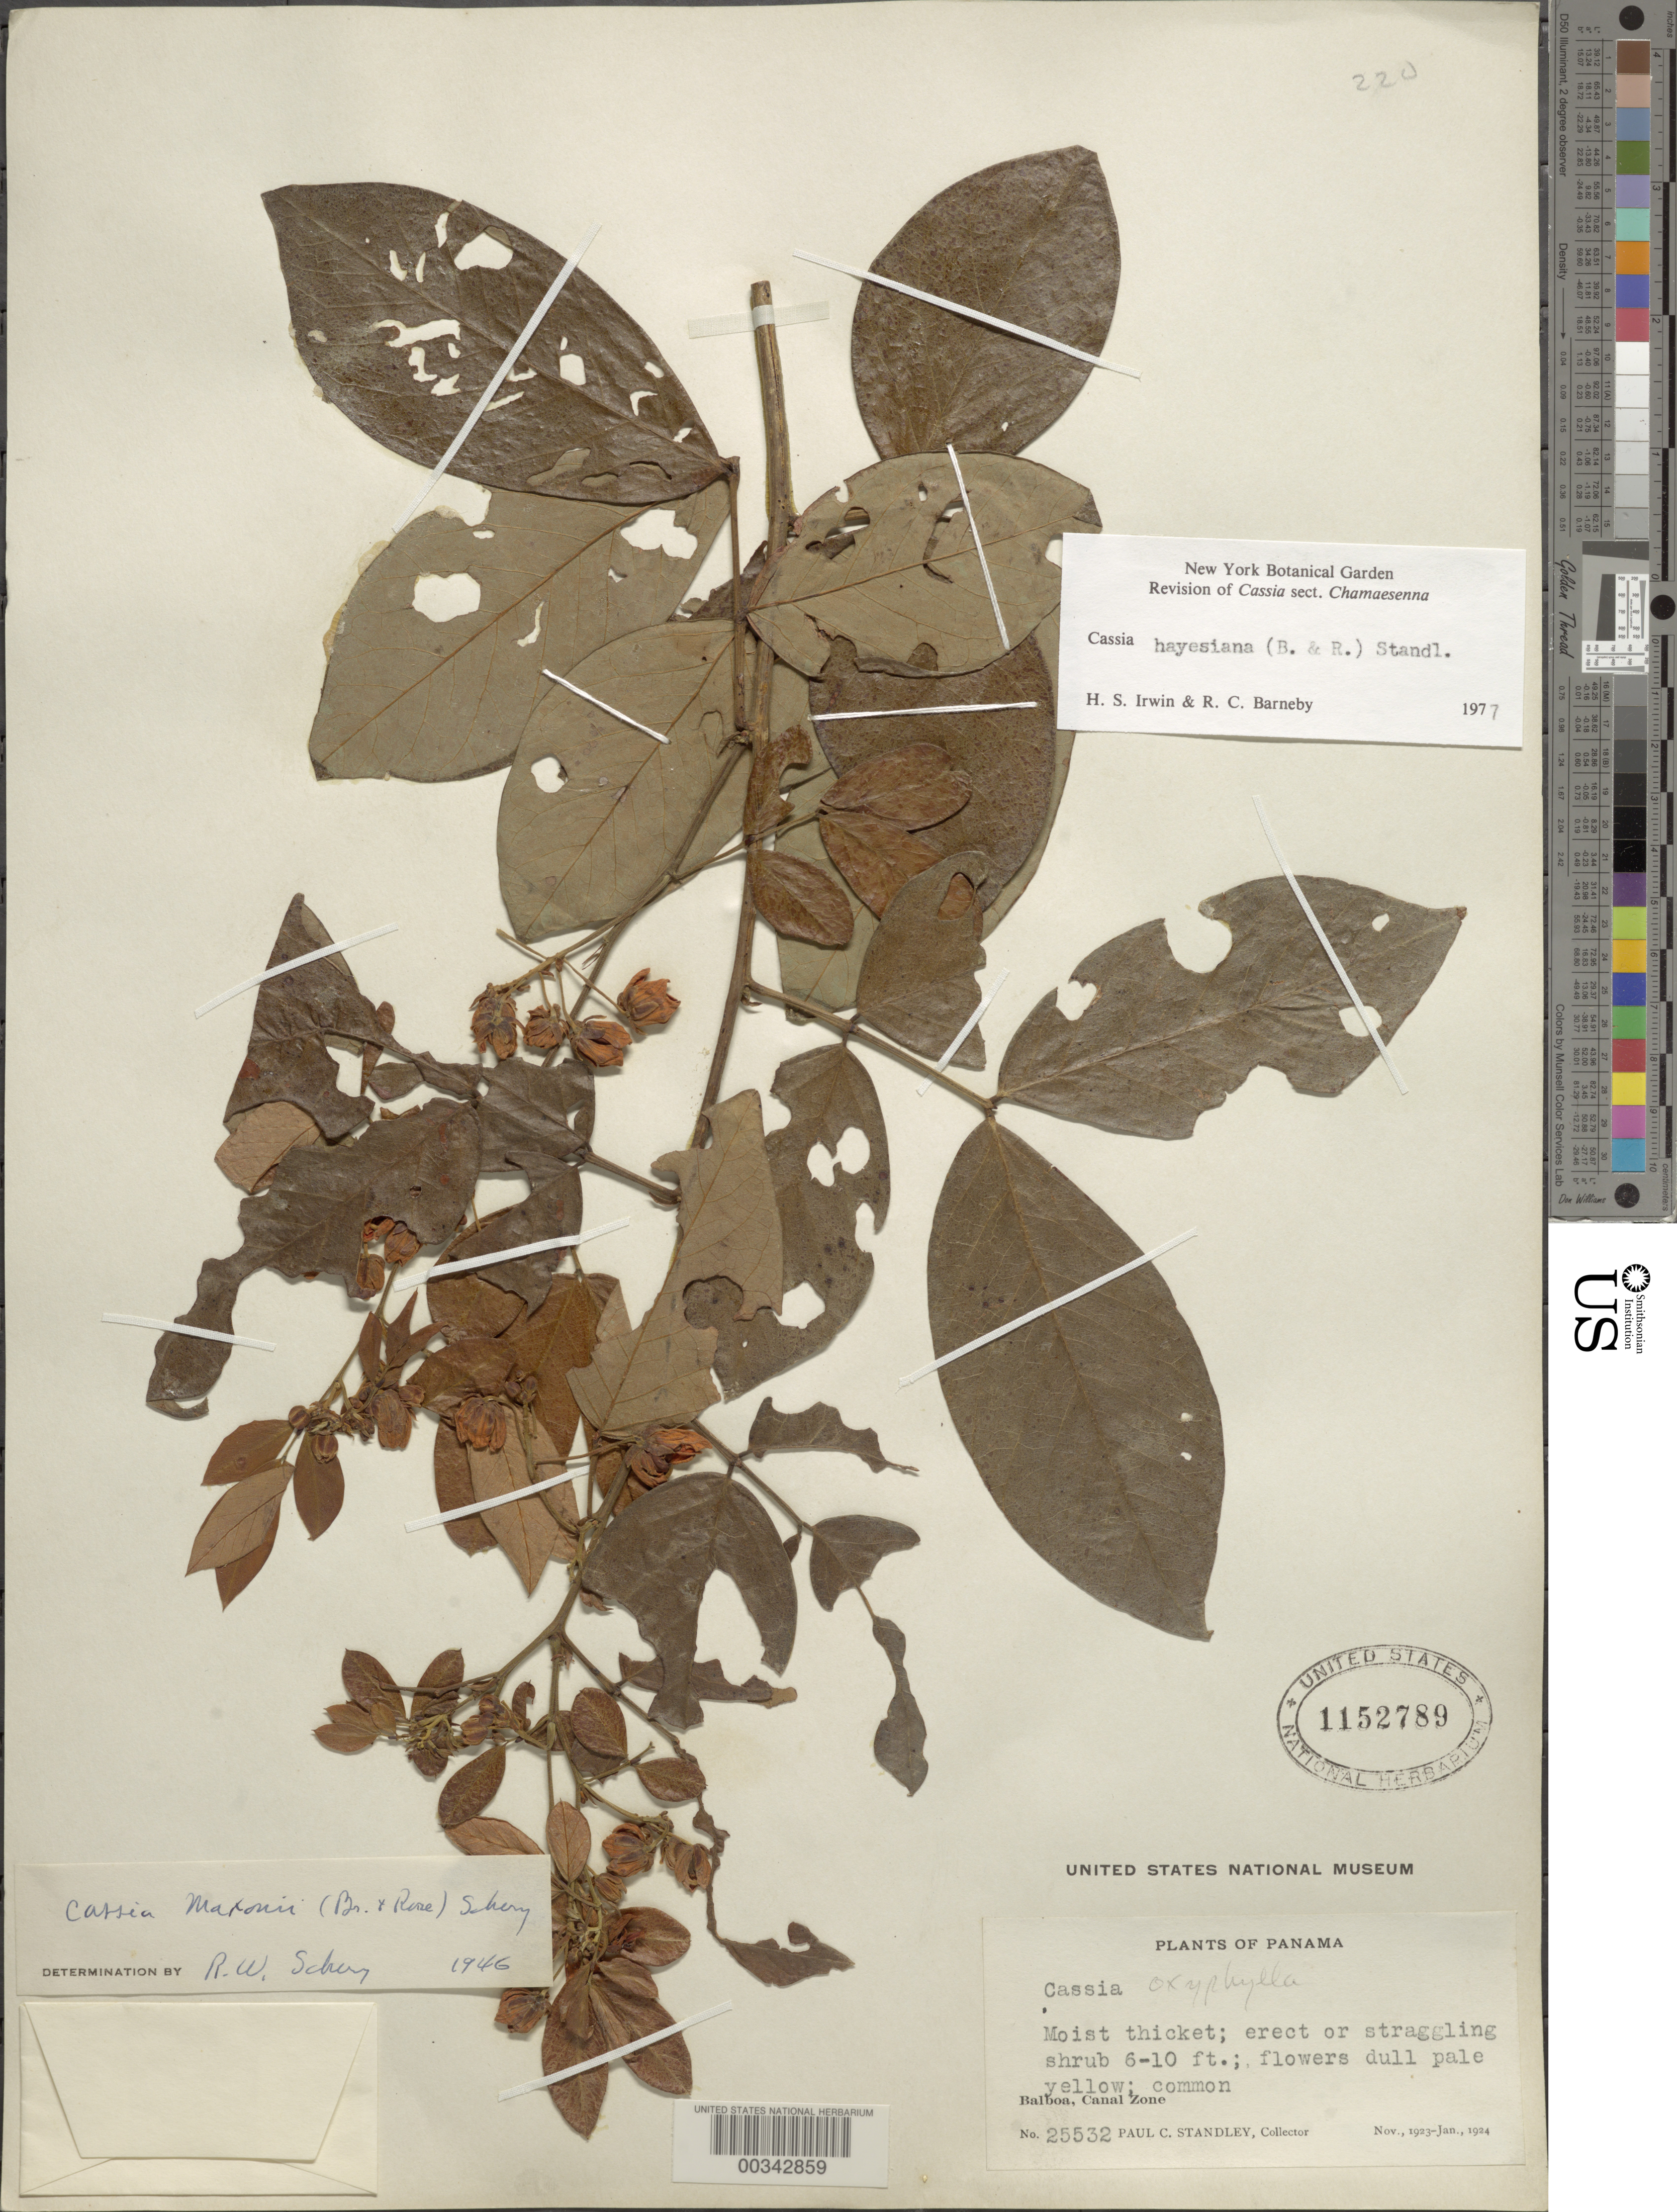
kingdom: Plantae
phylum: Tracheophyta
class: Magnoliopsida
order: Fabales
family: Fabaceae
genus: Senna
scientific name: Senna hayesiana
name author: (Britton & Rose) H.S. Irwin & Barneby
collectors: P. C. Standley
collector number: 25532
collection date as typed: Nov 1923 to -- Jan 1924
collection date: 1923-11/1924-01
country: Panama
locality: Balboa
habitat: Wet thicket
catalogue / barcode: US 1152789